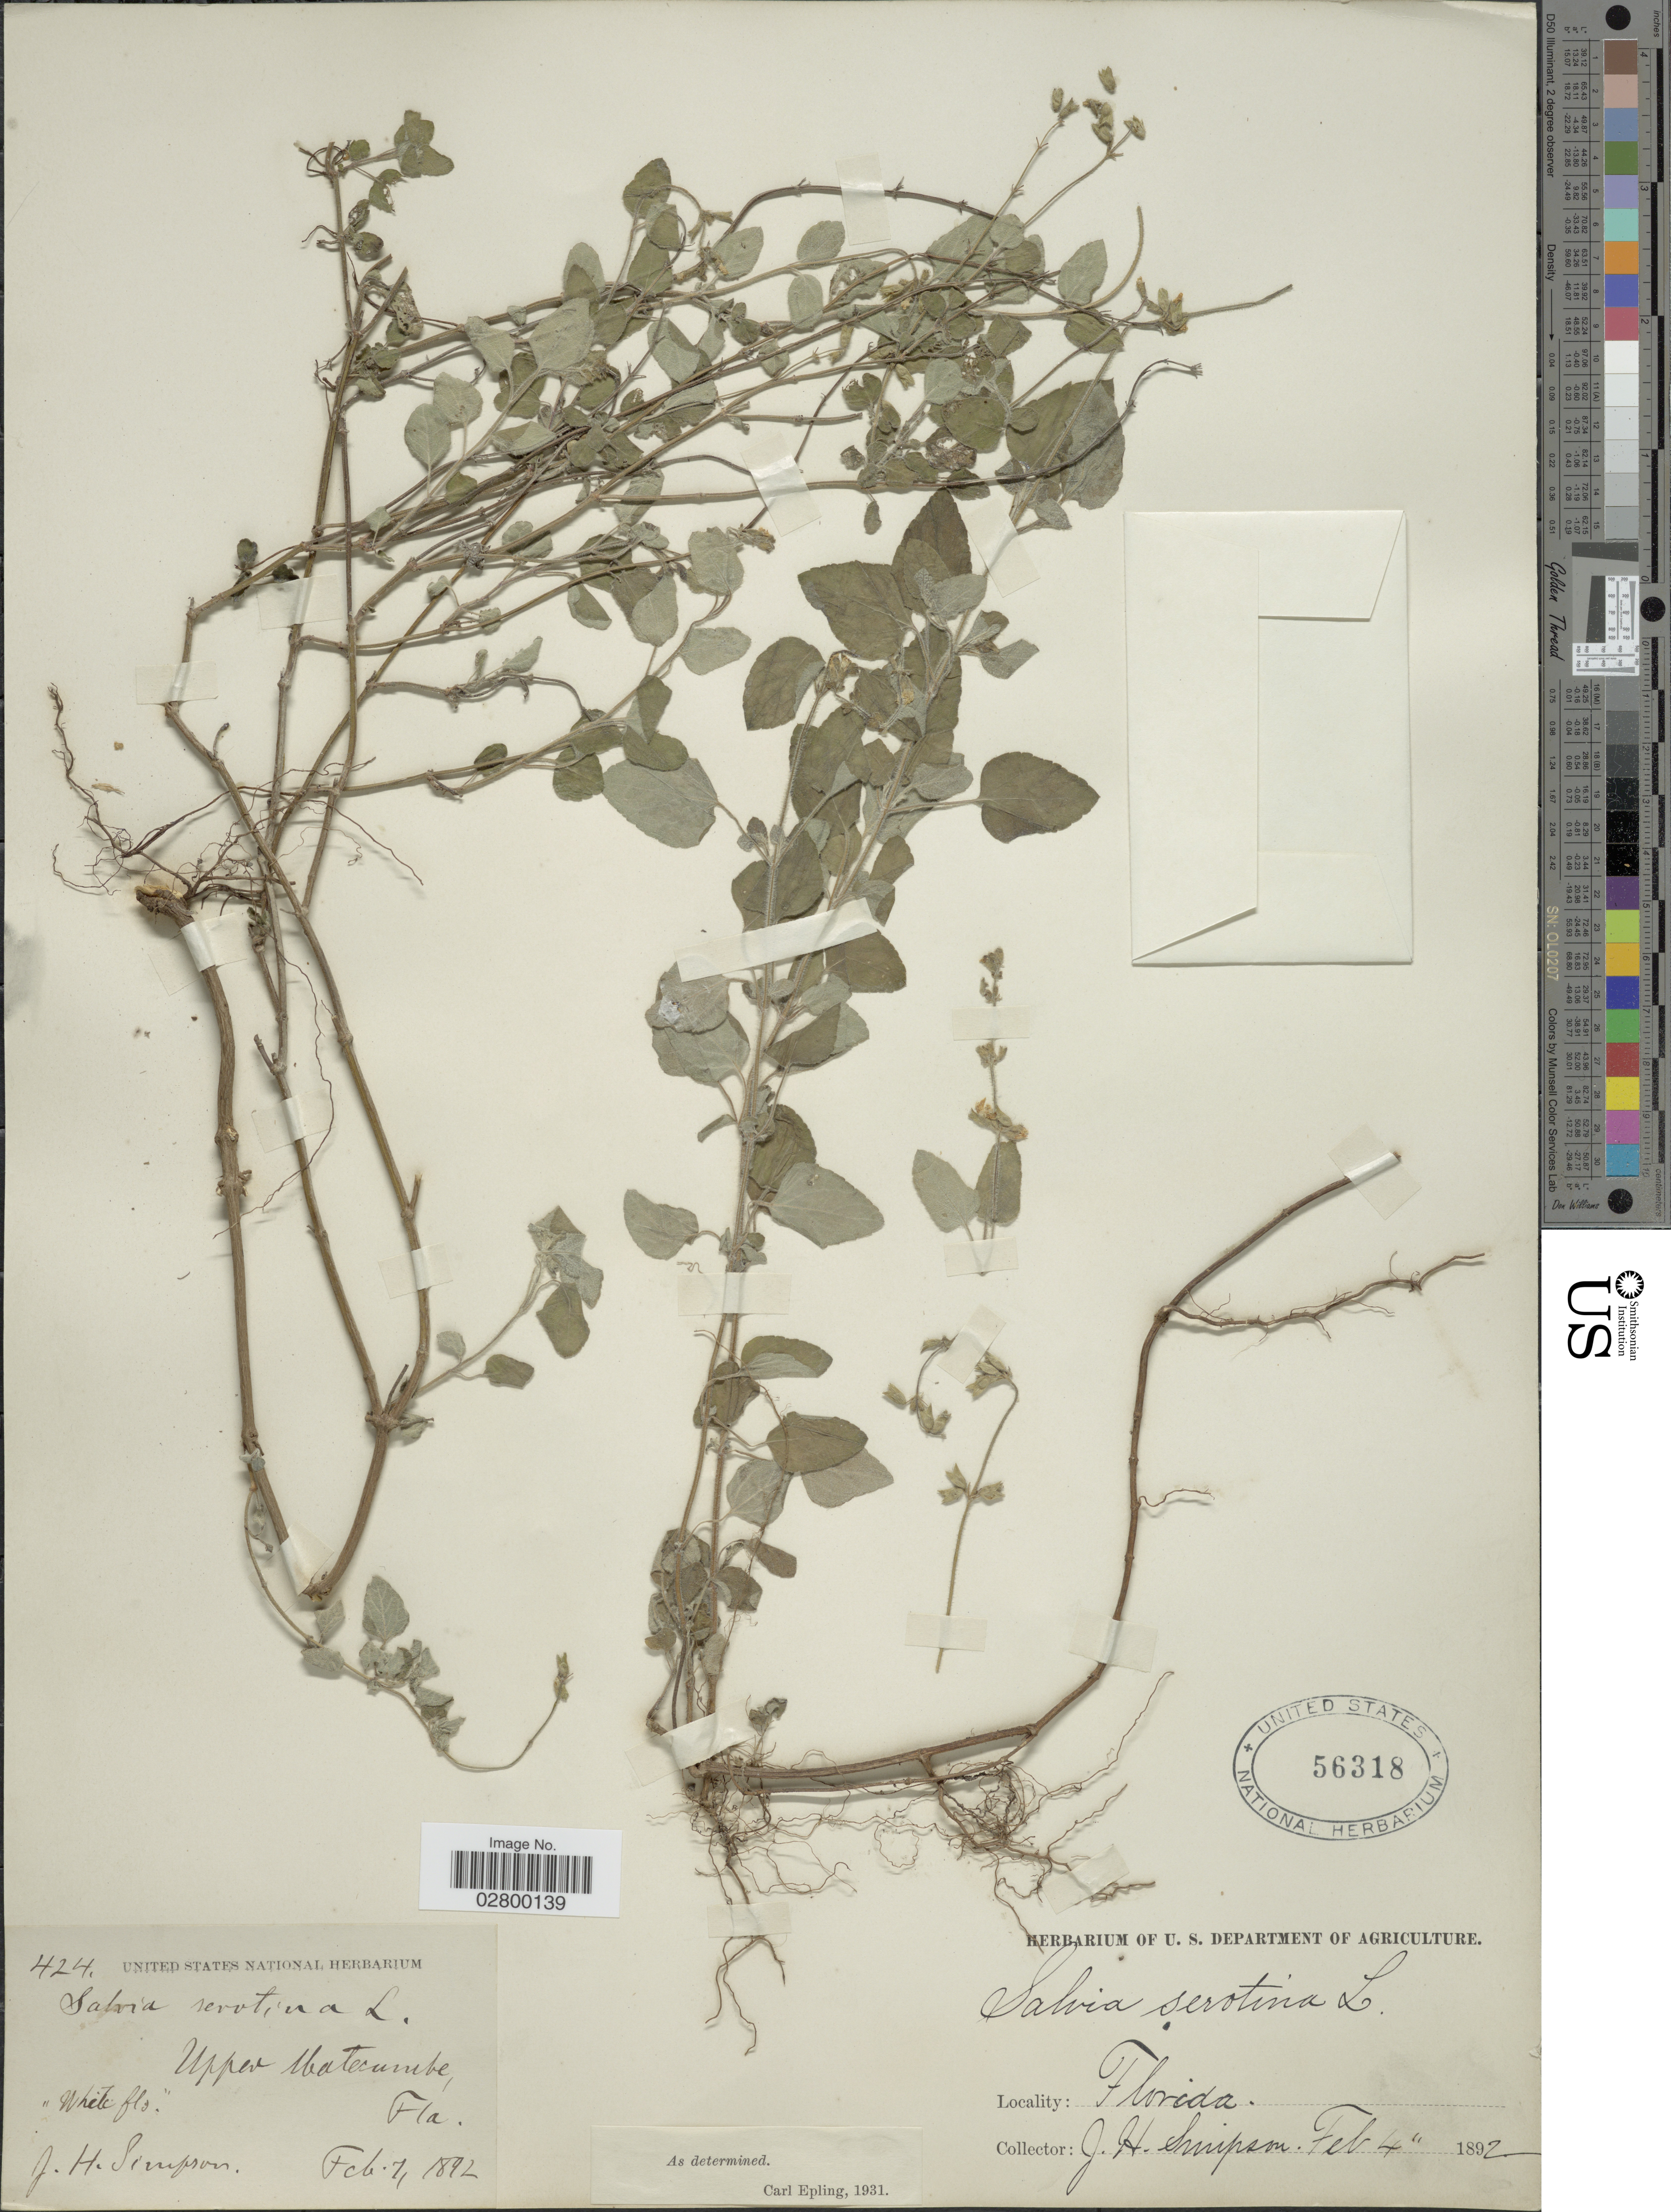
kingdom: Plantae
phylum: Tracheophyta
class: Magnoliopsida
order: Lamiales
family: Lamiaceae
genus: Salvia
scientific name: Salvia serotina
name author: L.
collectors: J. H. Simpson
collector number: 424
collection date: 1892-02-04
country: United States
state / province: Florida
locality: Upper Matecumbe.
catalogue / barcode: US 56318